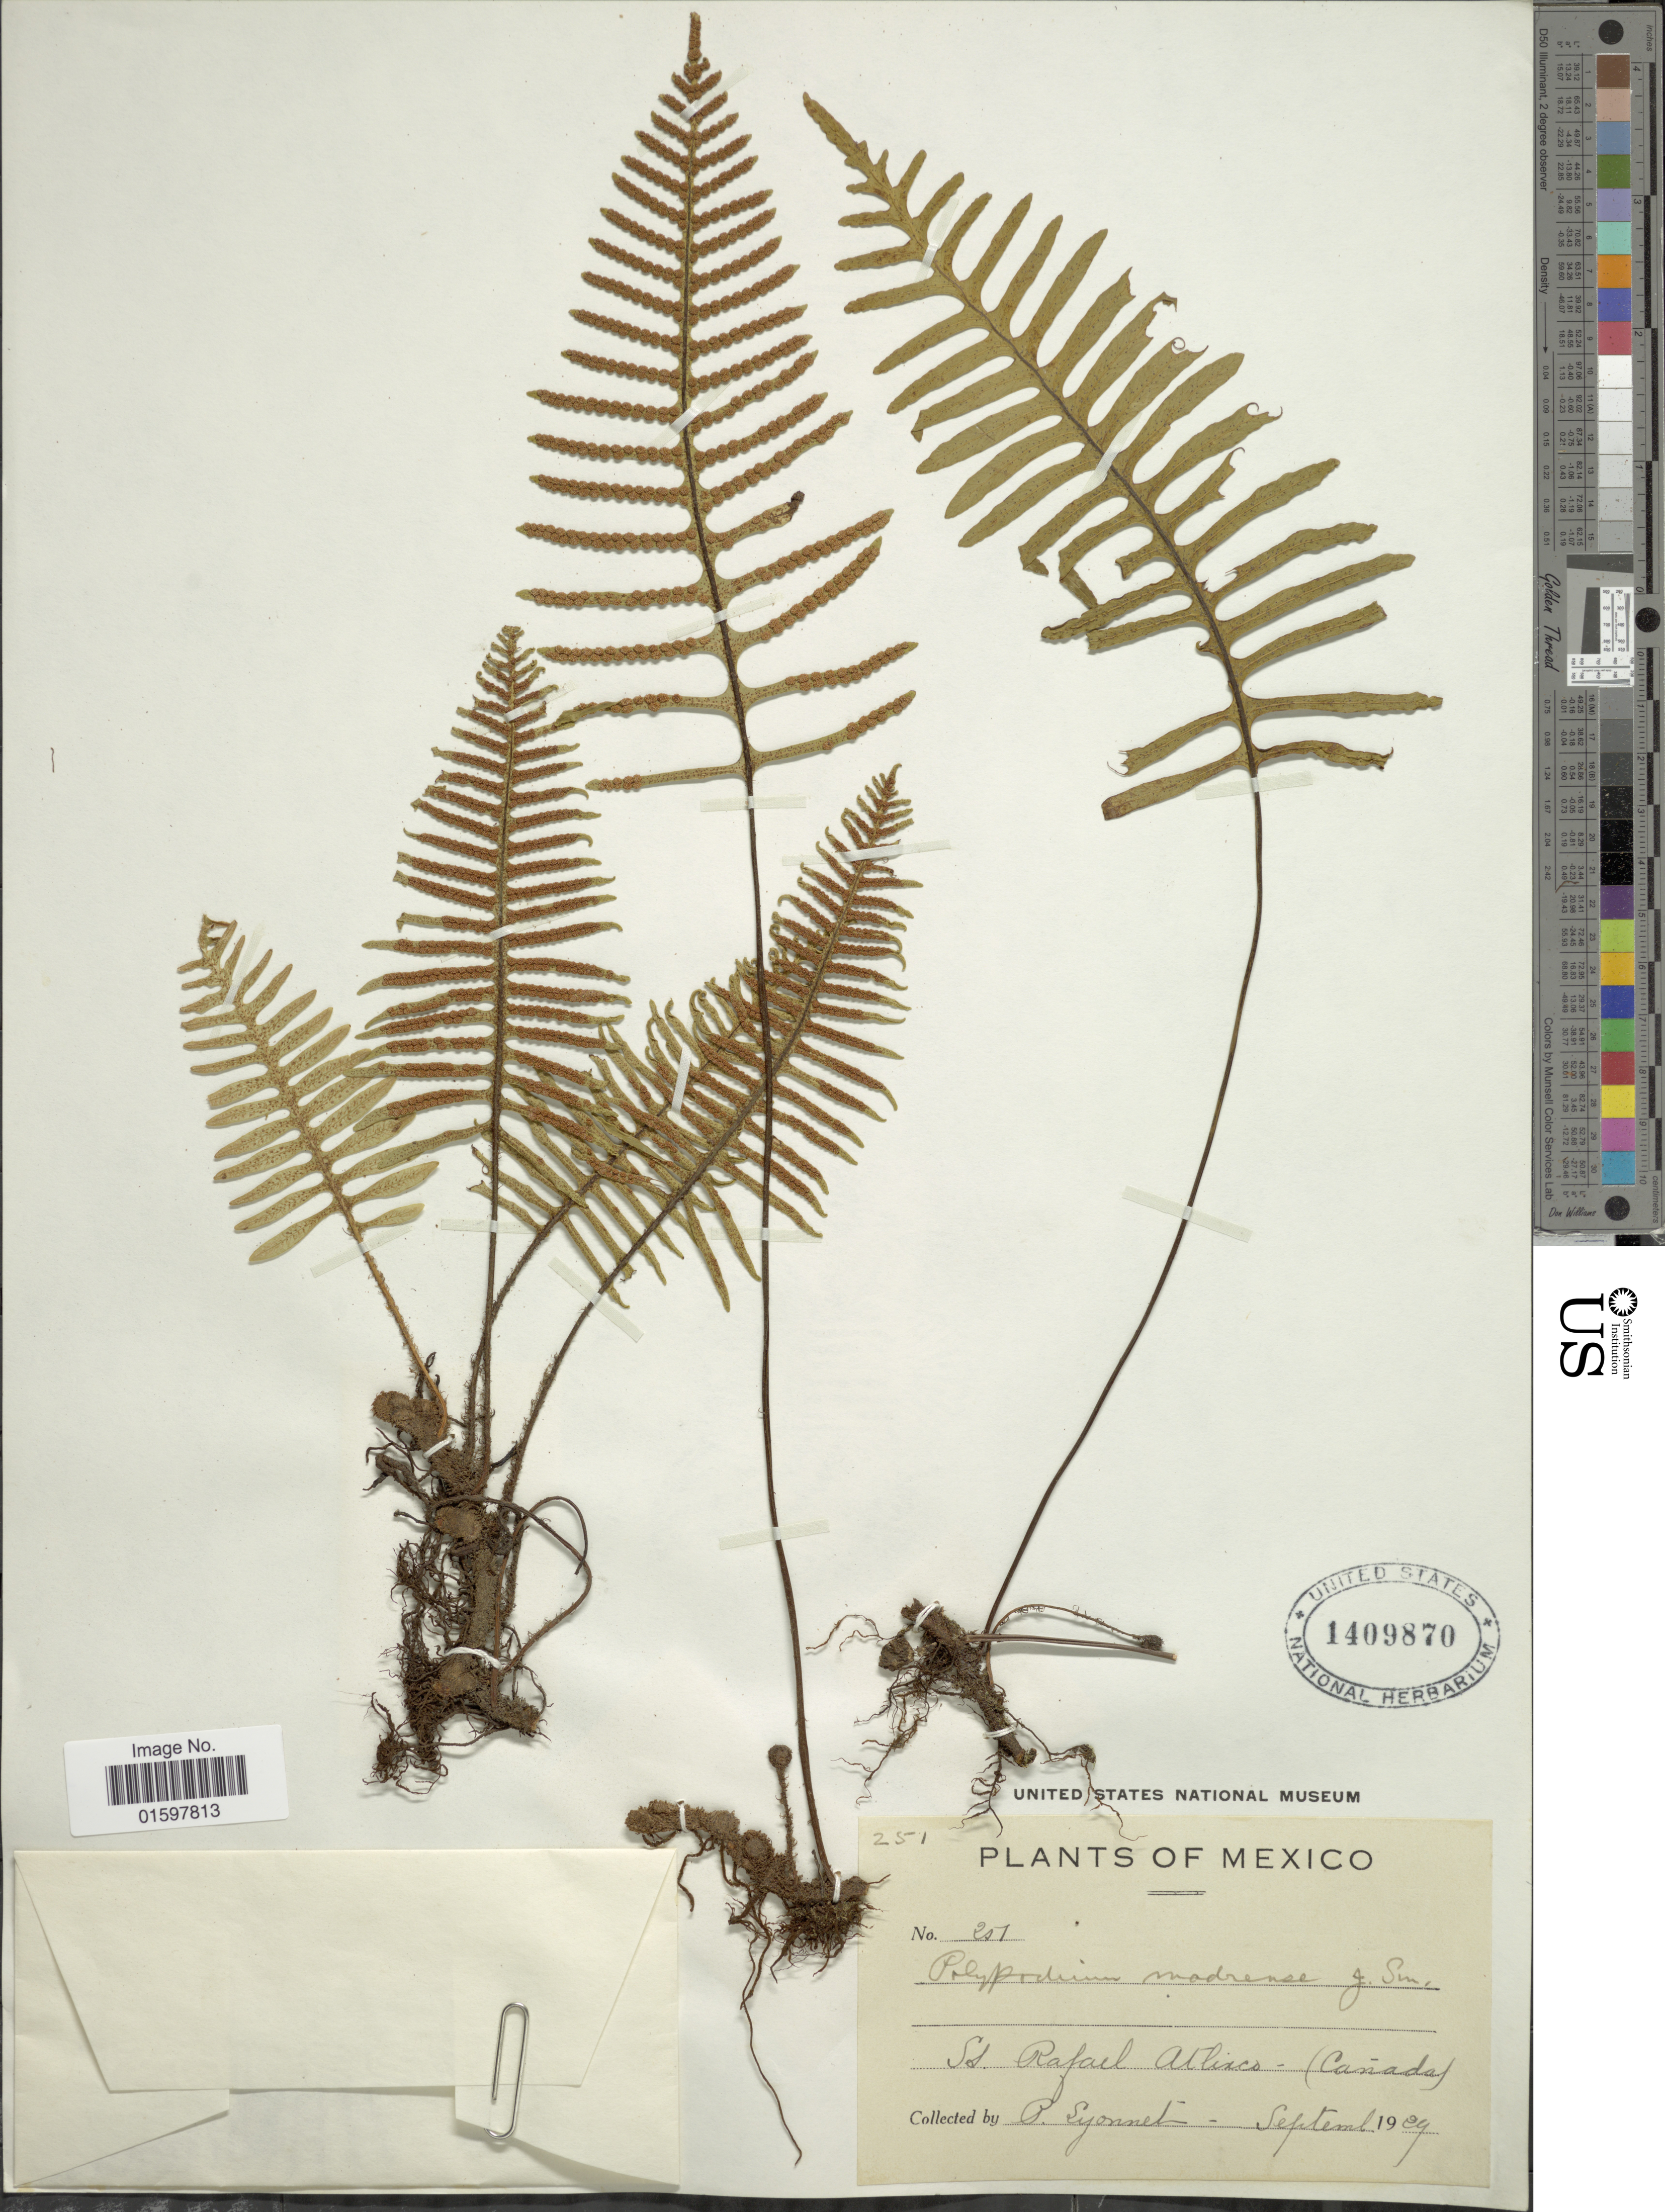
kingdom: Plantae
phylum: Tracheophyta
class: Polypodiopsida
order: Polypodiales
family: Polypodiaceae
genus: Pleopeltis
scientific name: Pleopeltis madrense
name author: (J. Sm.) A.R. Sm. & Tejero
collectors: P. Lyonnet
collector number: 201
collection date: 1909-09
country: Mexico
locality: St. Rafael Atlixco - (Cañada).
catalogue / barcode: US 1409870